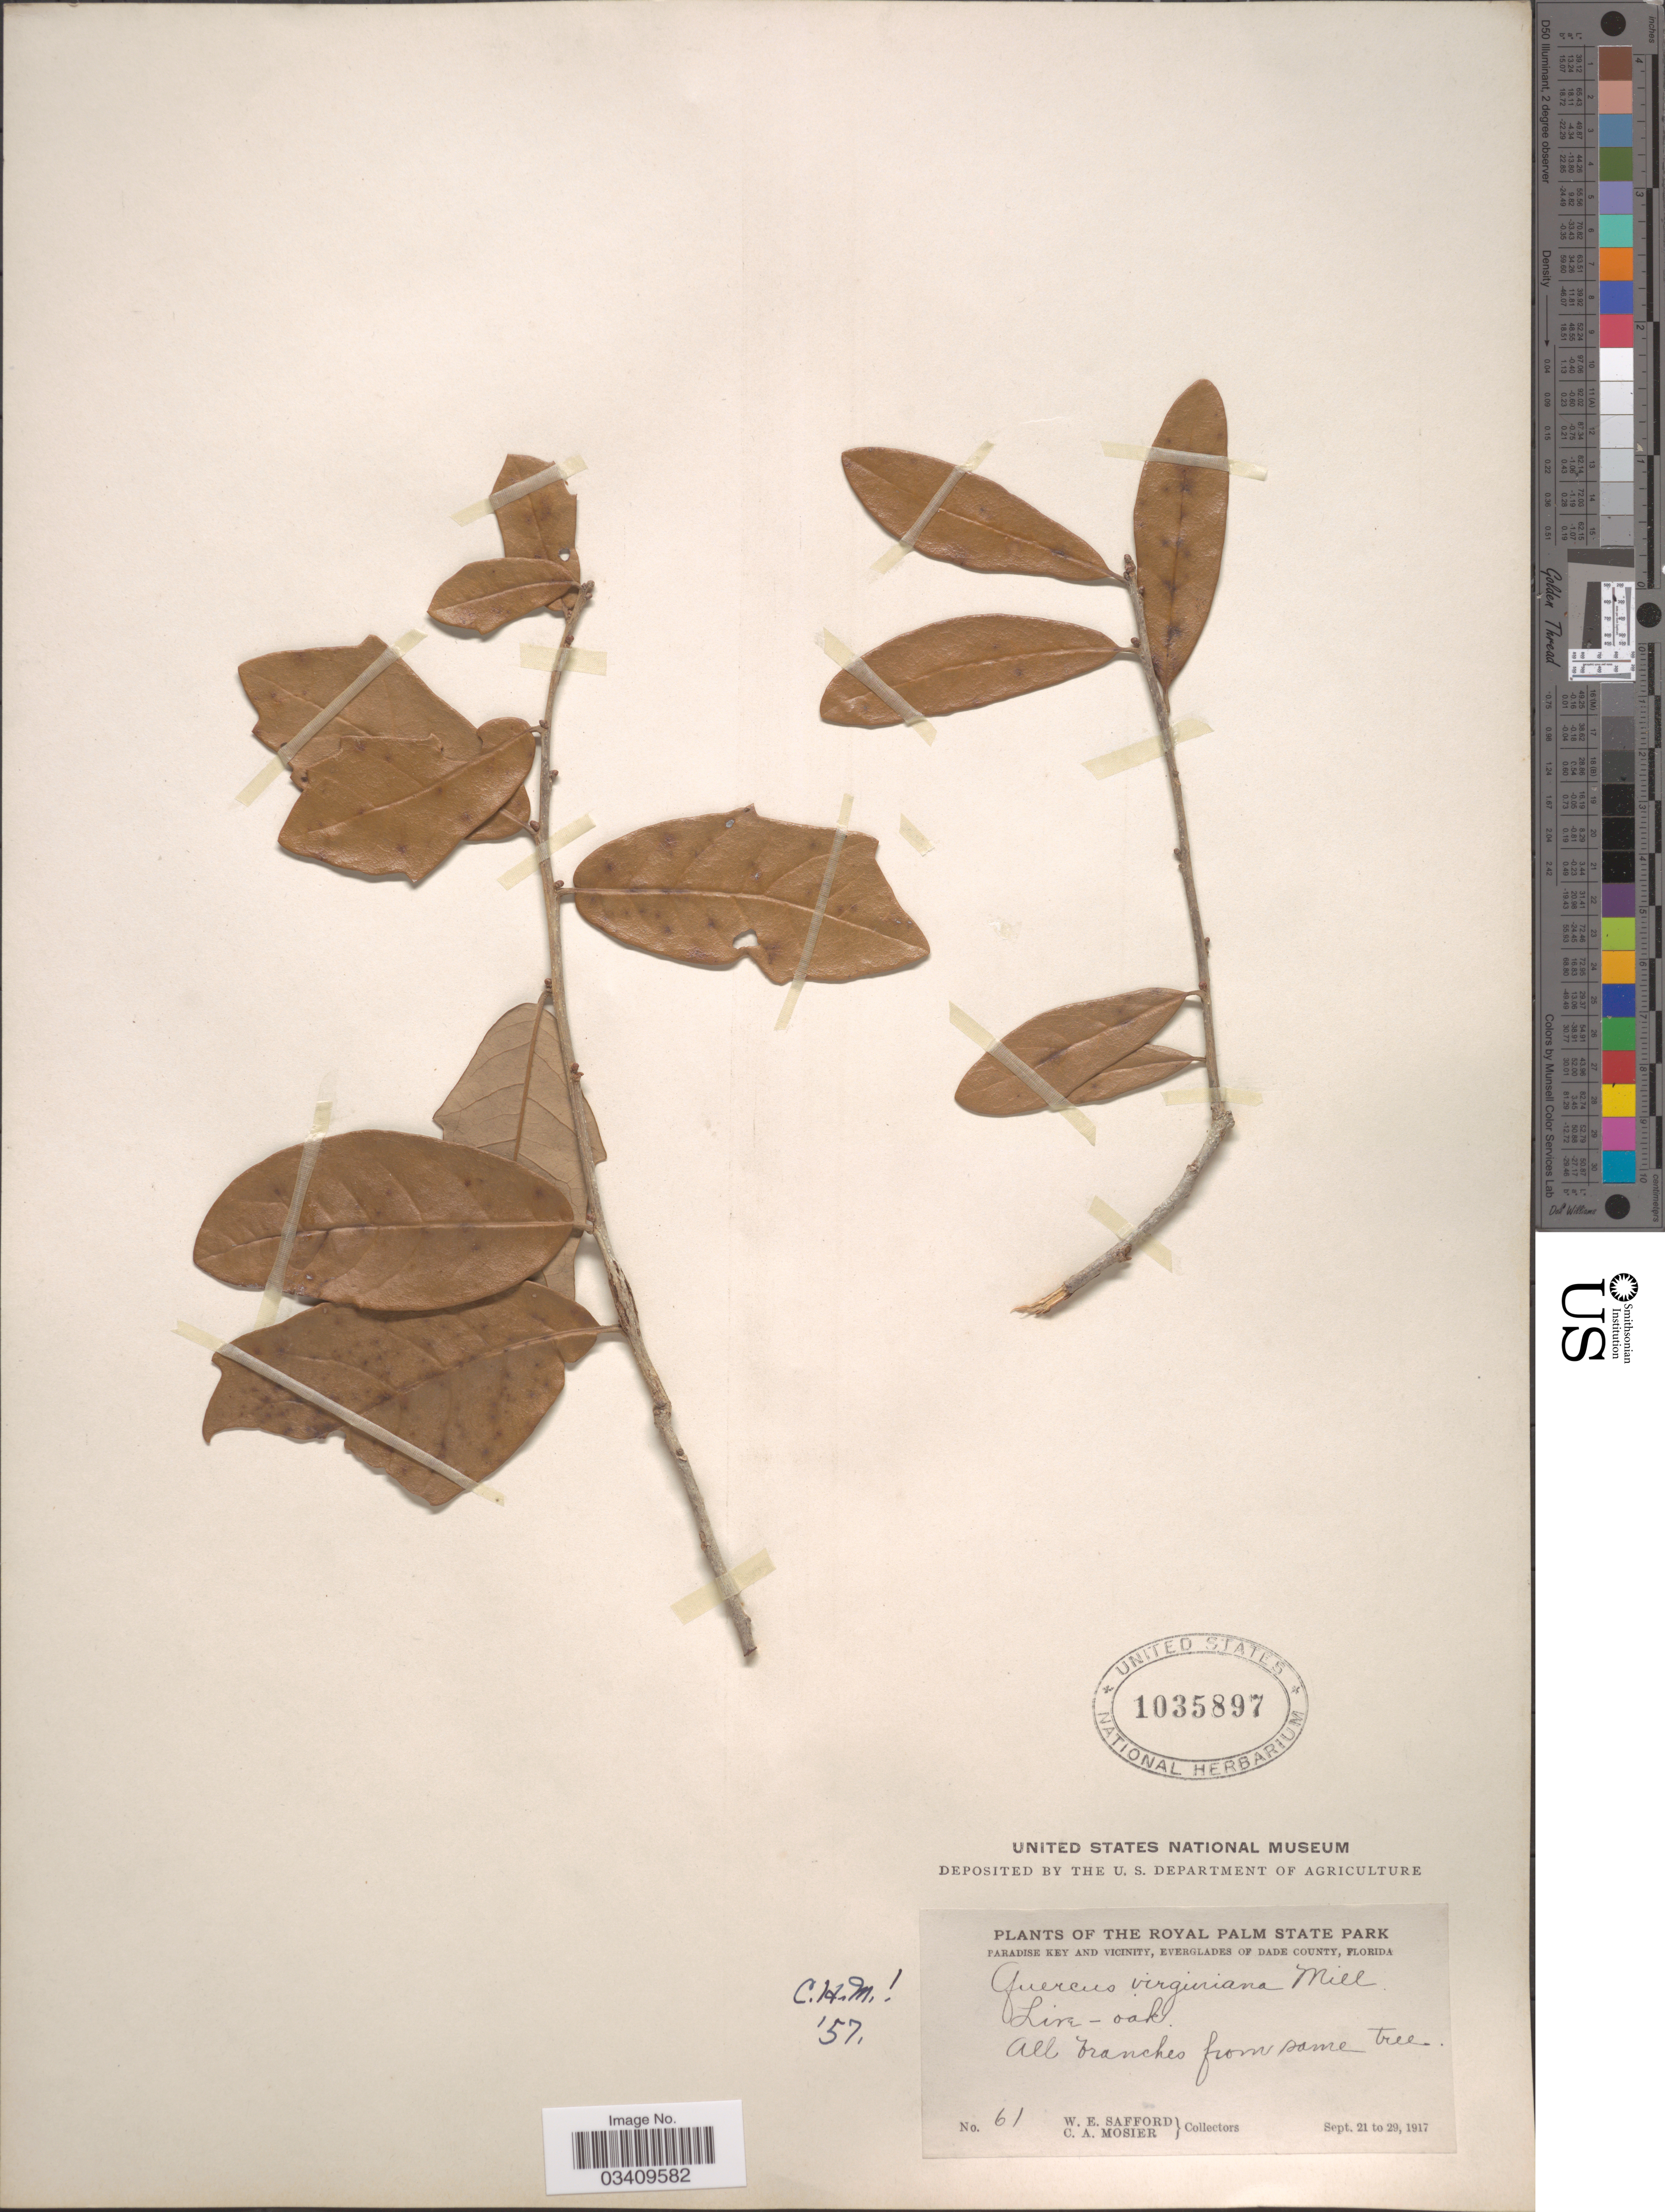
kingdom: Plantae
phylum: Tracheophyta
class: Magnoliopsida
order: Fagales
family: Fagaceae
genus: Quercus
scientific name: Quercus virginiana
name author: Mill.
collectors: W. E. Safford & C. A. Mosier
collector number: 61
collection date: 1917-09-21/1917-09-29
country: United States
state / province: Florida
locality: The Royal Palm State Park. Paradise Key and vicinity, Everglades of Dade County.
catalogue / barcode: US 1035897